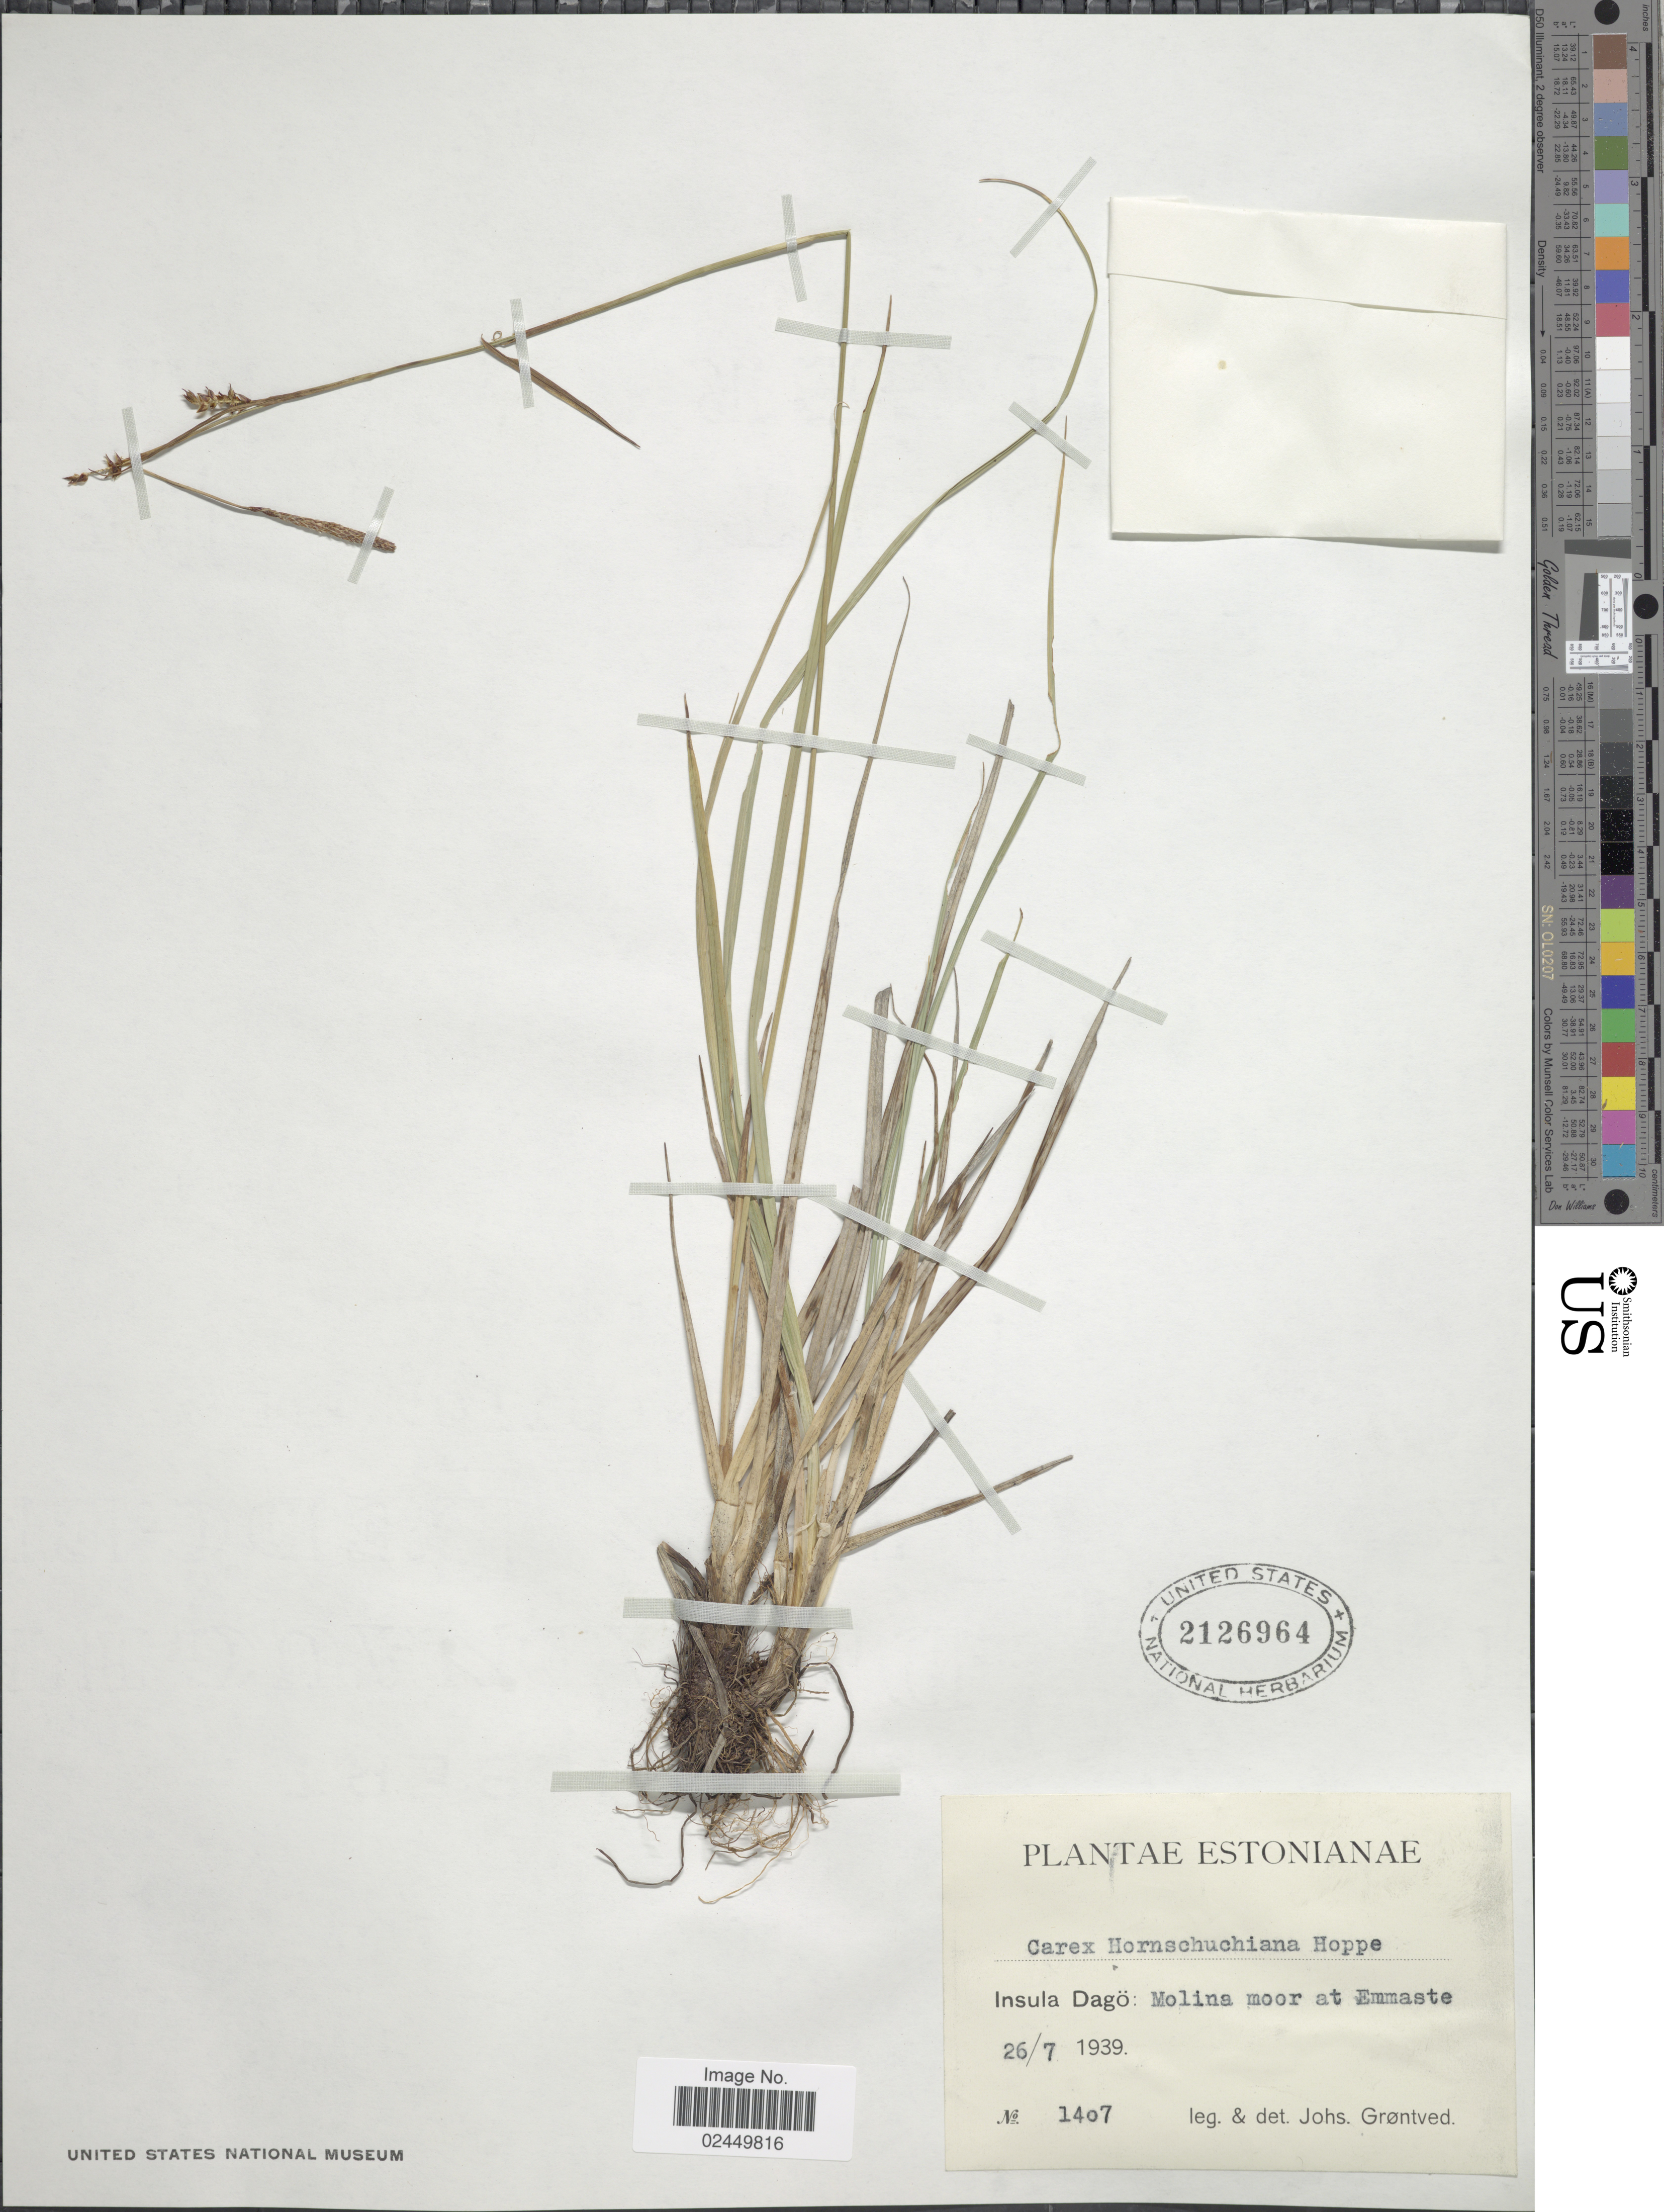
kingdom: Plantae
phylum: Tracheophyta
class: Liliopsida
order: Poales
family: Cyperaceae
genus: Carex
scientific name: Carex hostiana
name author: DC.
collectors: J. Grøntved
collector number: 1407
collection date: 1939-07-26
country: Estonia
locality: Insula Dagö: Molina moor at Emmaste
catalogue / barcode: US 2126964